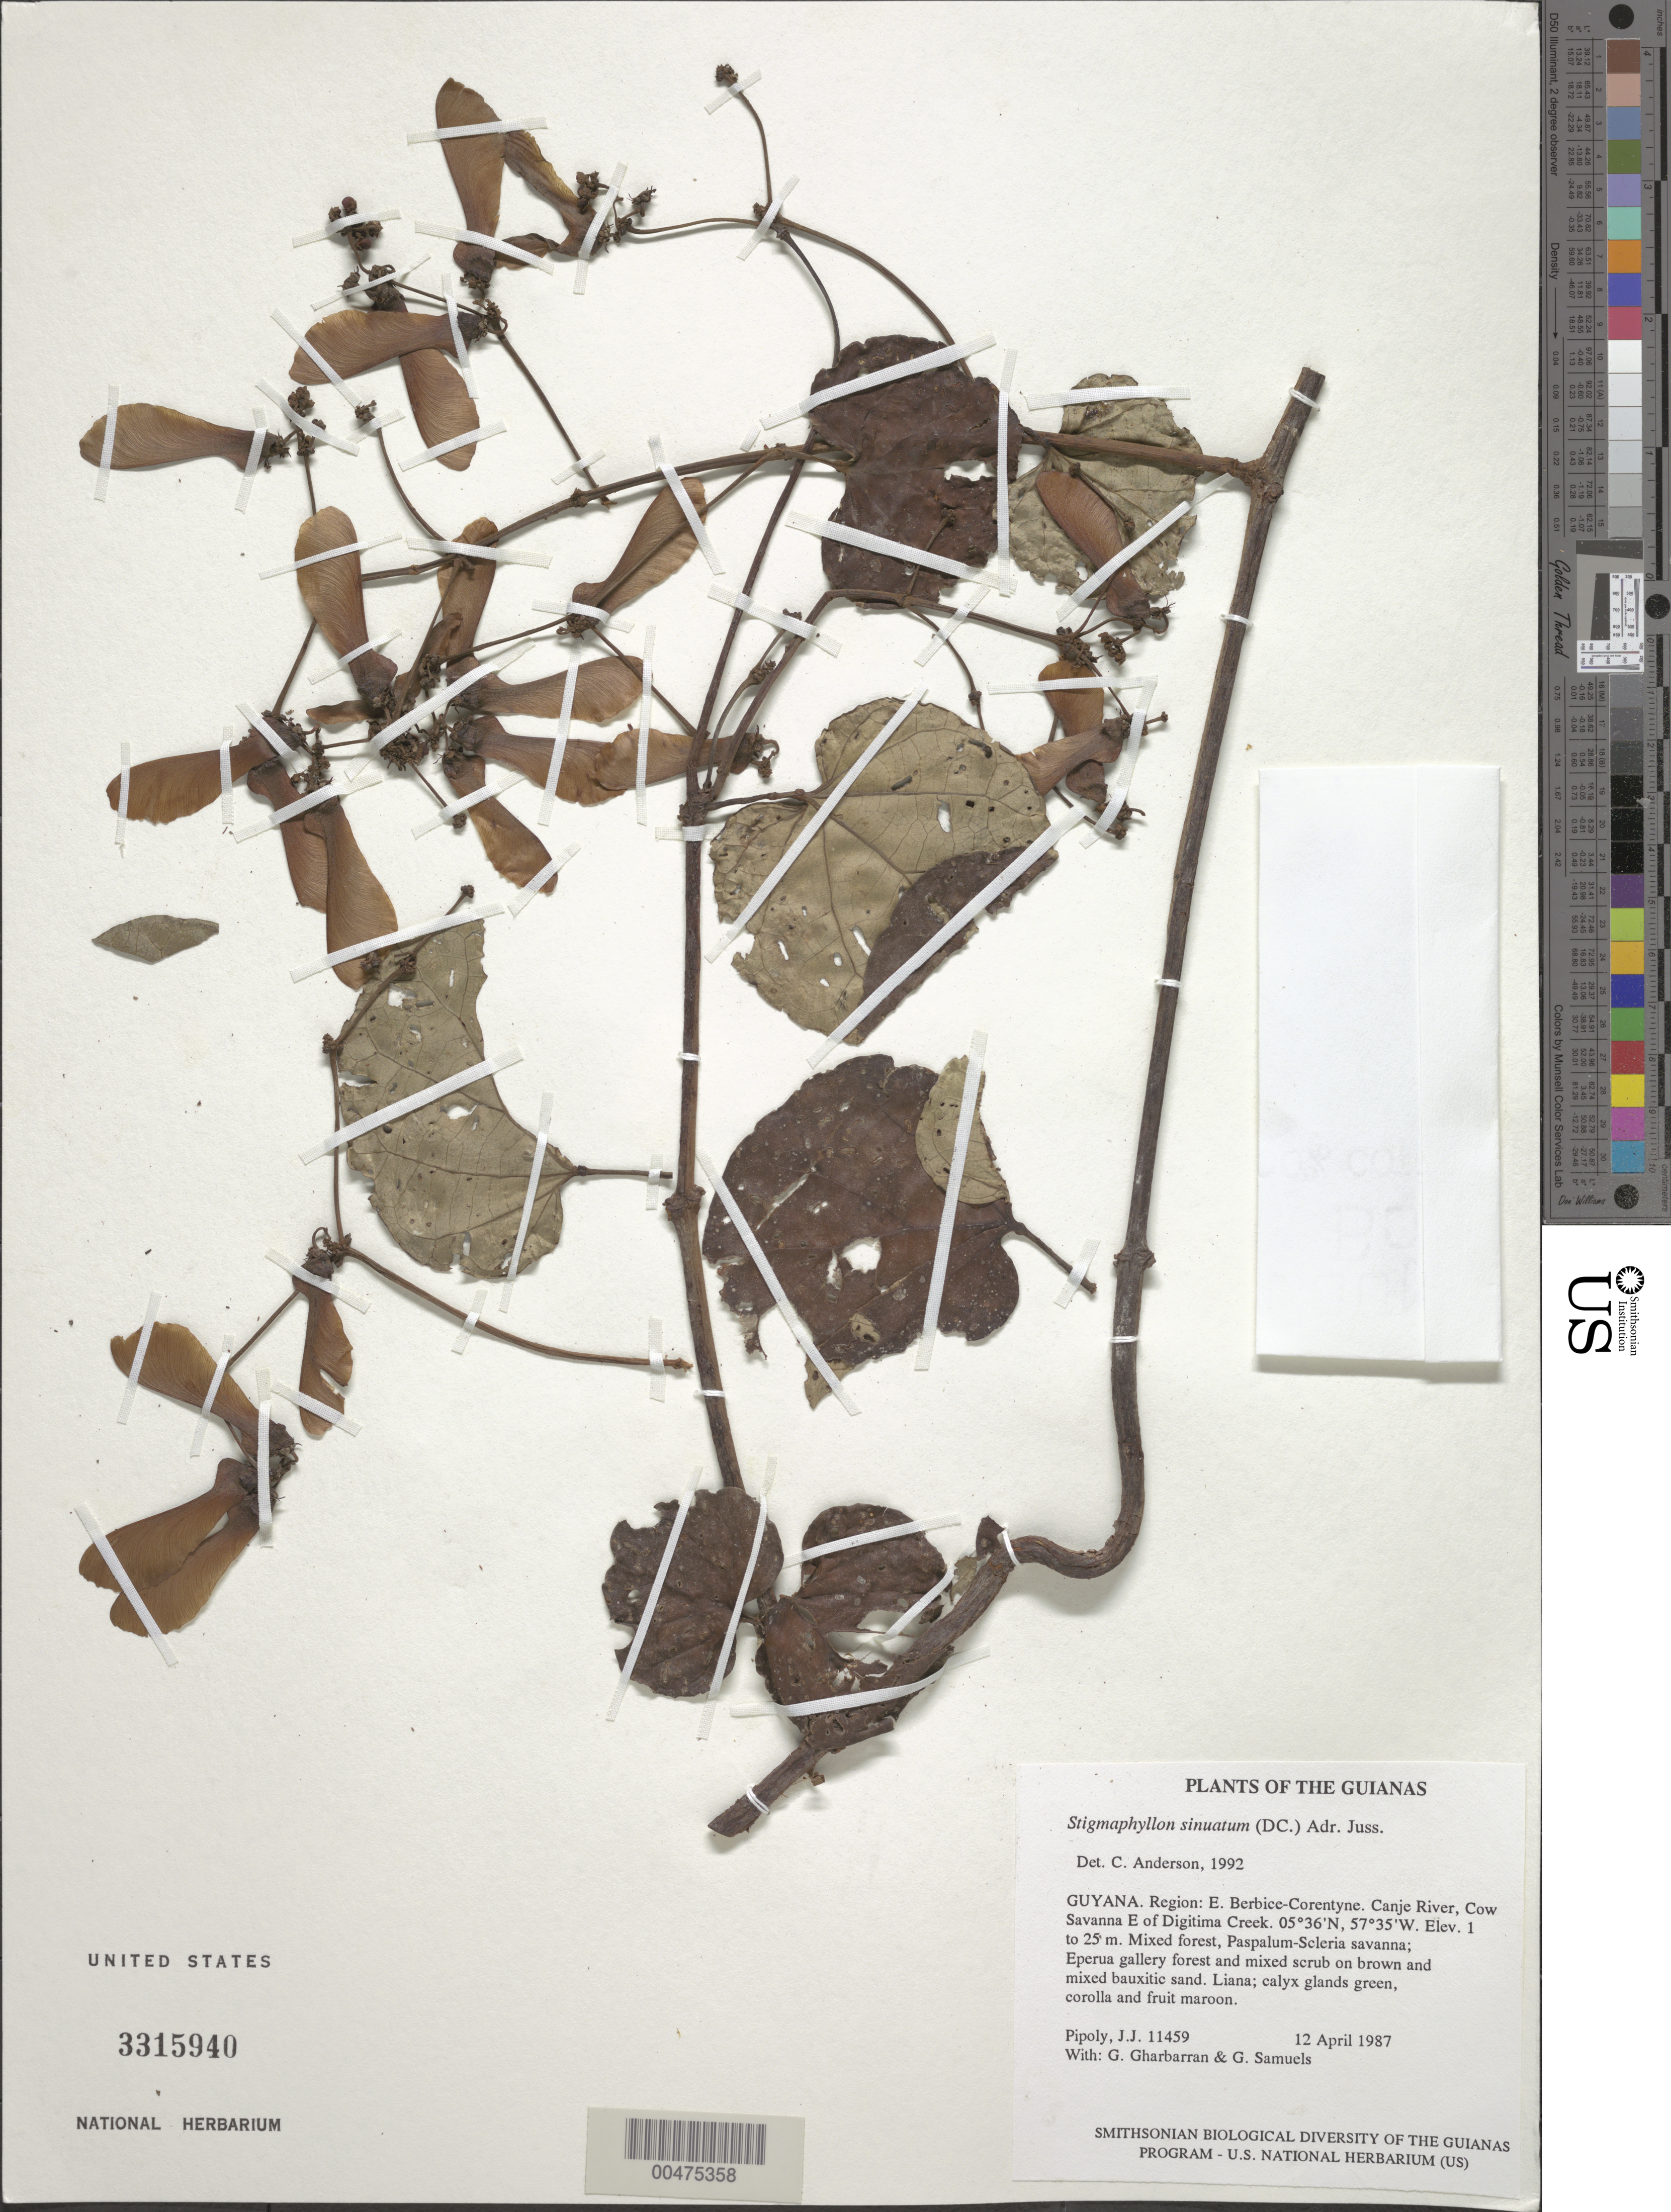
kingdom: Plantae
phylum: Tracheophyta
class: Magnoliopsida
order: Malpighiales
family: Malpighiaceae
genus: Stigmaphyllon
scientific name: Stigmaphyllon sinuatum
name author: (DC.) A. Juss.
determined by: Anderson, C.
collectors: J. J. Pipoly, G. Gharbarran & G. Samuels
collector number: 11459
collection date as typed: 12 April 1987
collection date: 1987-04-12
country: Guyana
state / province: E. Berbice-Corentyne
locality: Canje River, Cow Savanna E of Digitima Creek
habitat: Mixed forest, Paspalum-Scleria savanna, Eperua gallery forest and mixed scrub on brown and mixed bauxitic sand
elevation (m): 1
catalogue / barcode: US 3315940